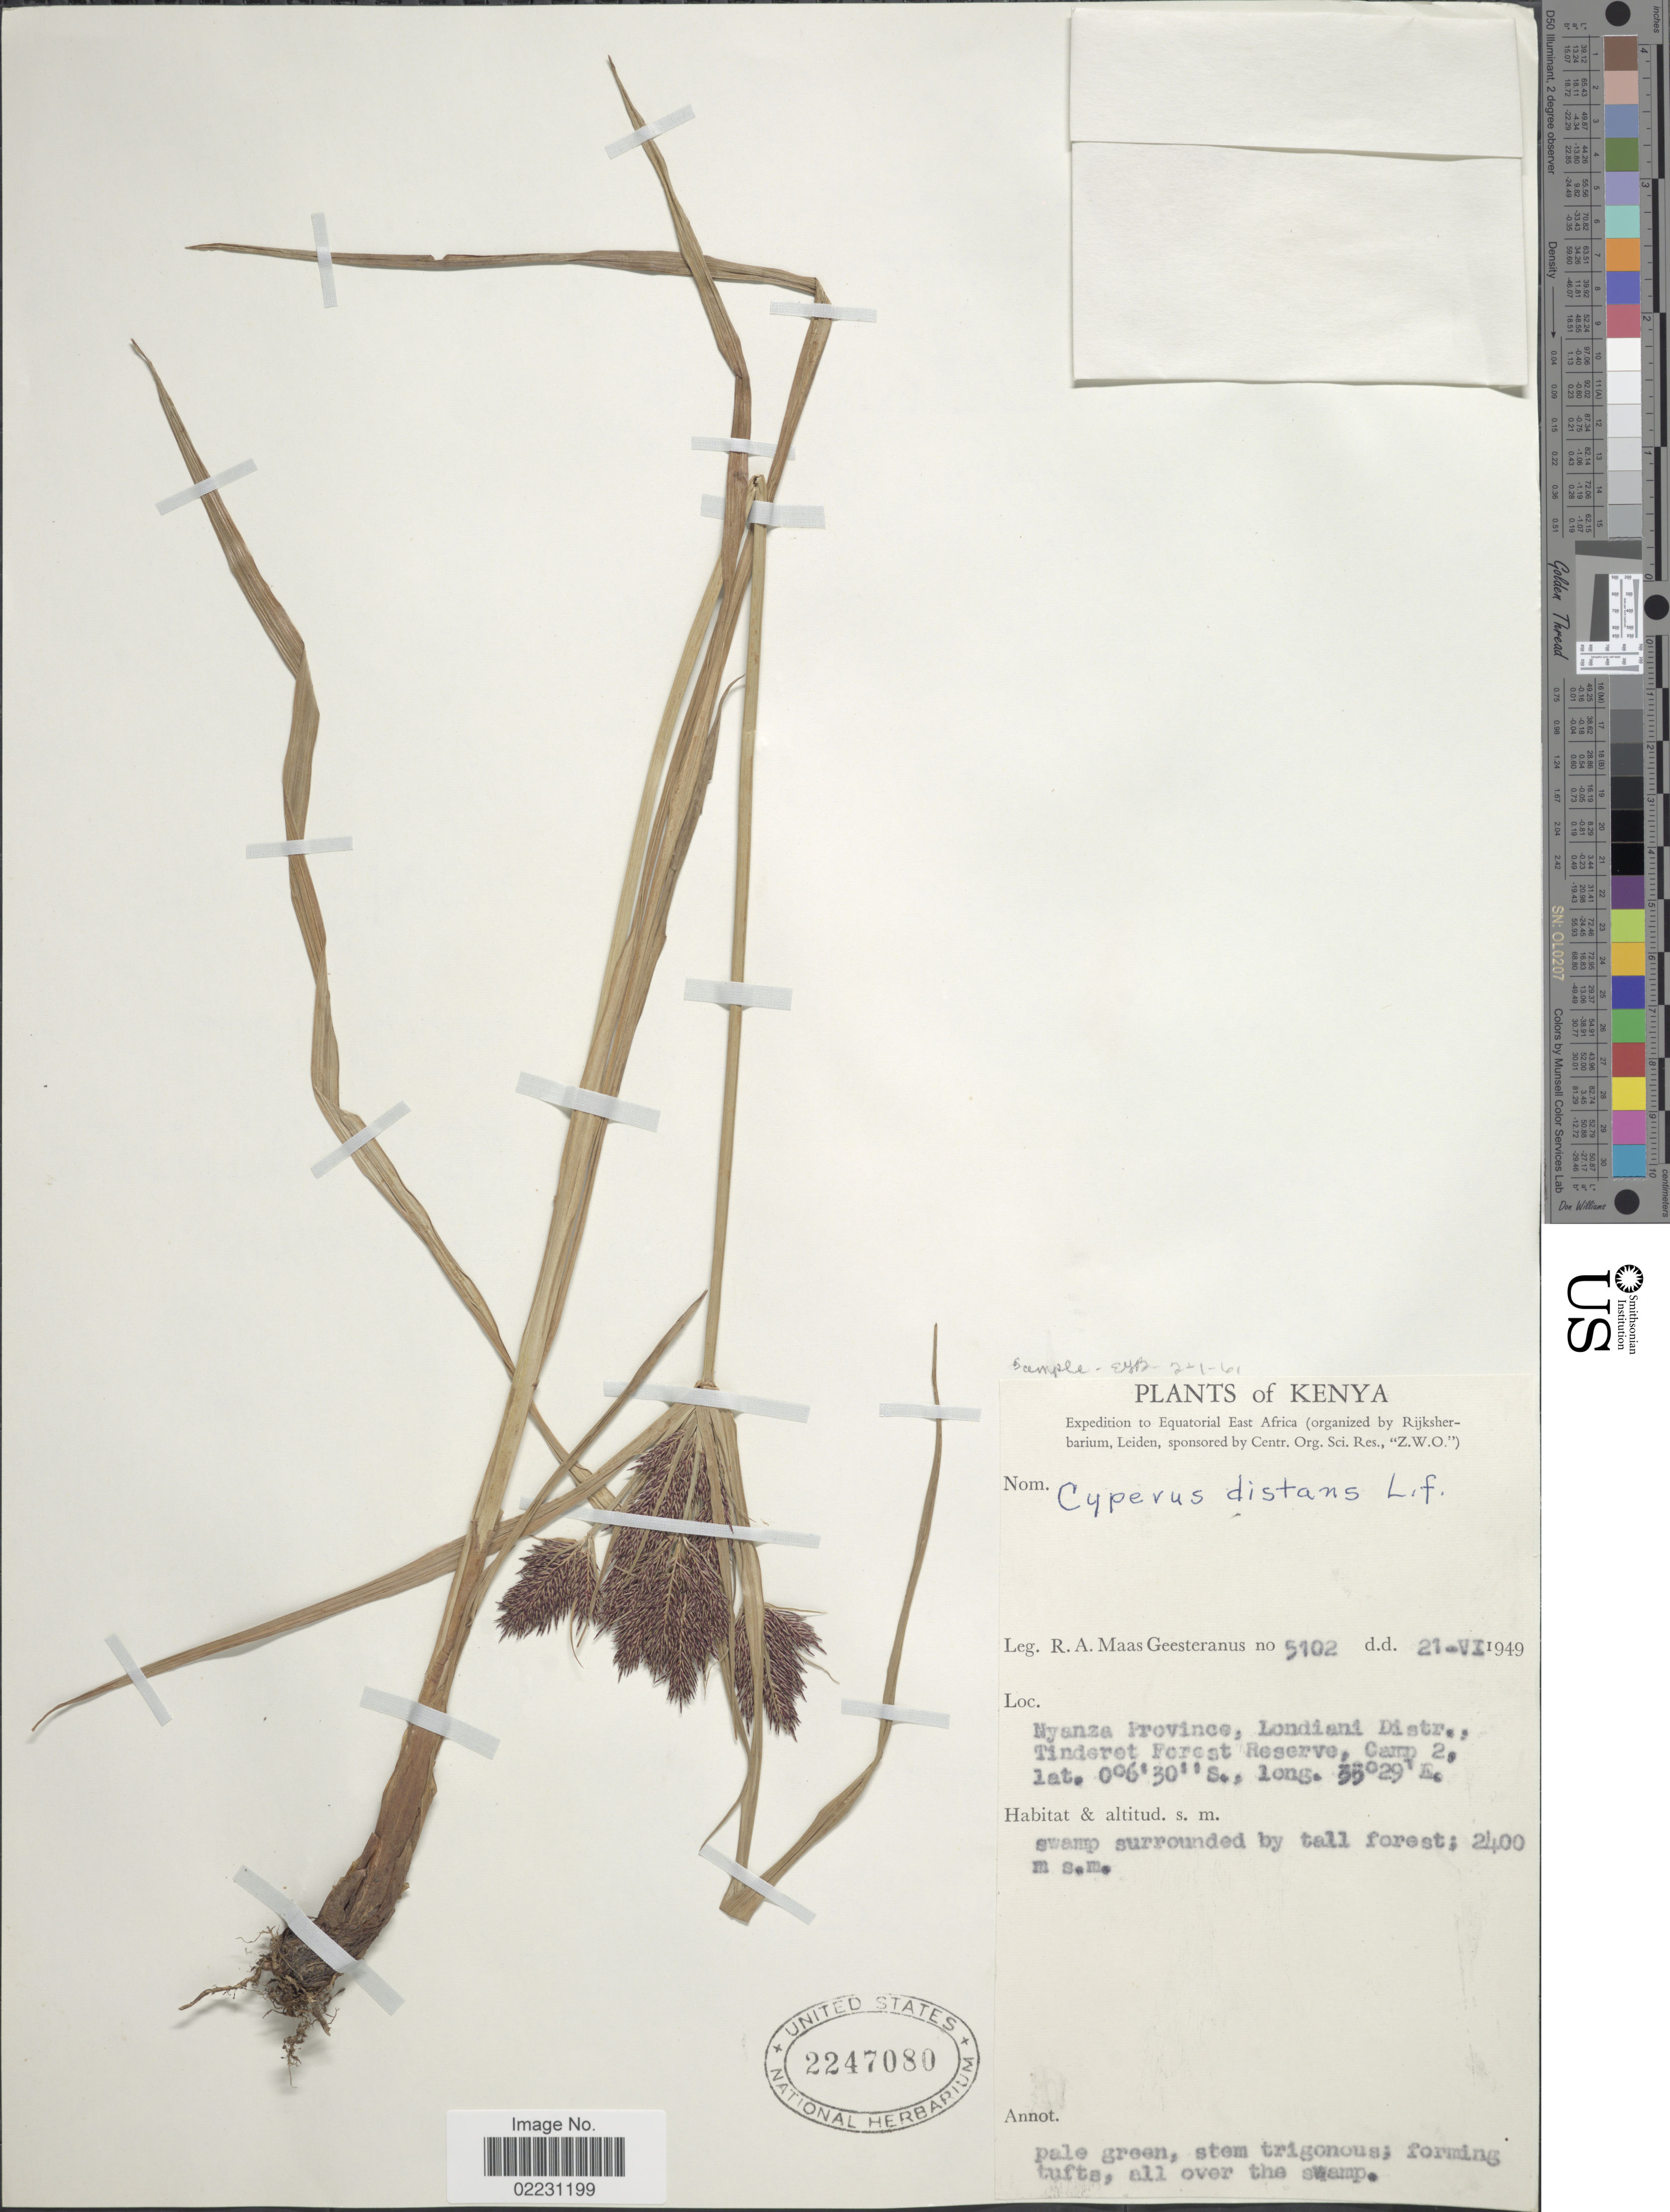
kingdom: Plantae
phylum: Tracheophyta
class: Liliopsida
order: Poales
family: Cyperaceae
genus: Cyperus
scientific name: Cyperus distans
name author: L. f.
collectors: R. A. Maas Geesteranus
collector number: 5102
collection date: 1949-06-21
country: Kenya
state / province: Kericho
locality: Nyanza Province, Londiani Distr., Tinderet Forest Reserve, Camp 2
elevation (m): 2400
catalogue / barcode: US 2247080